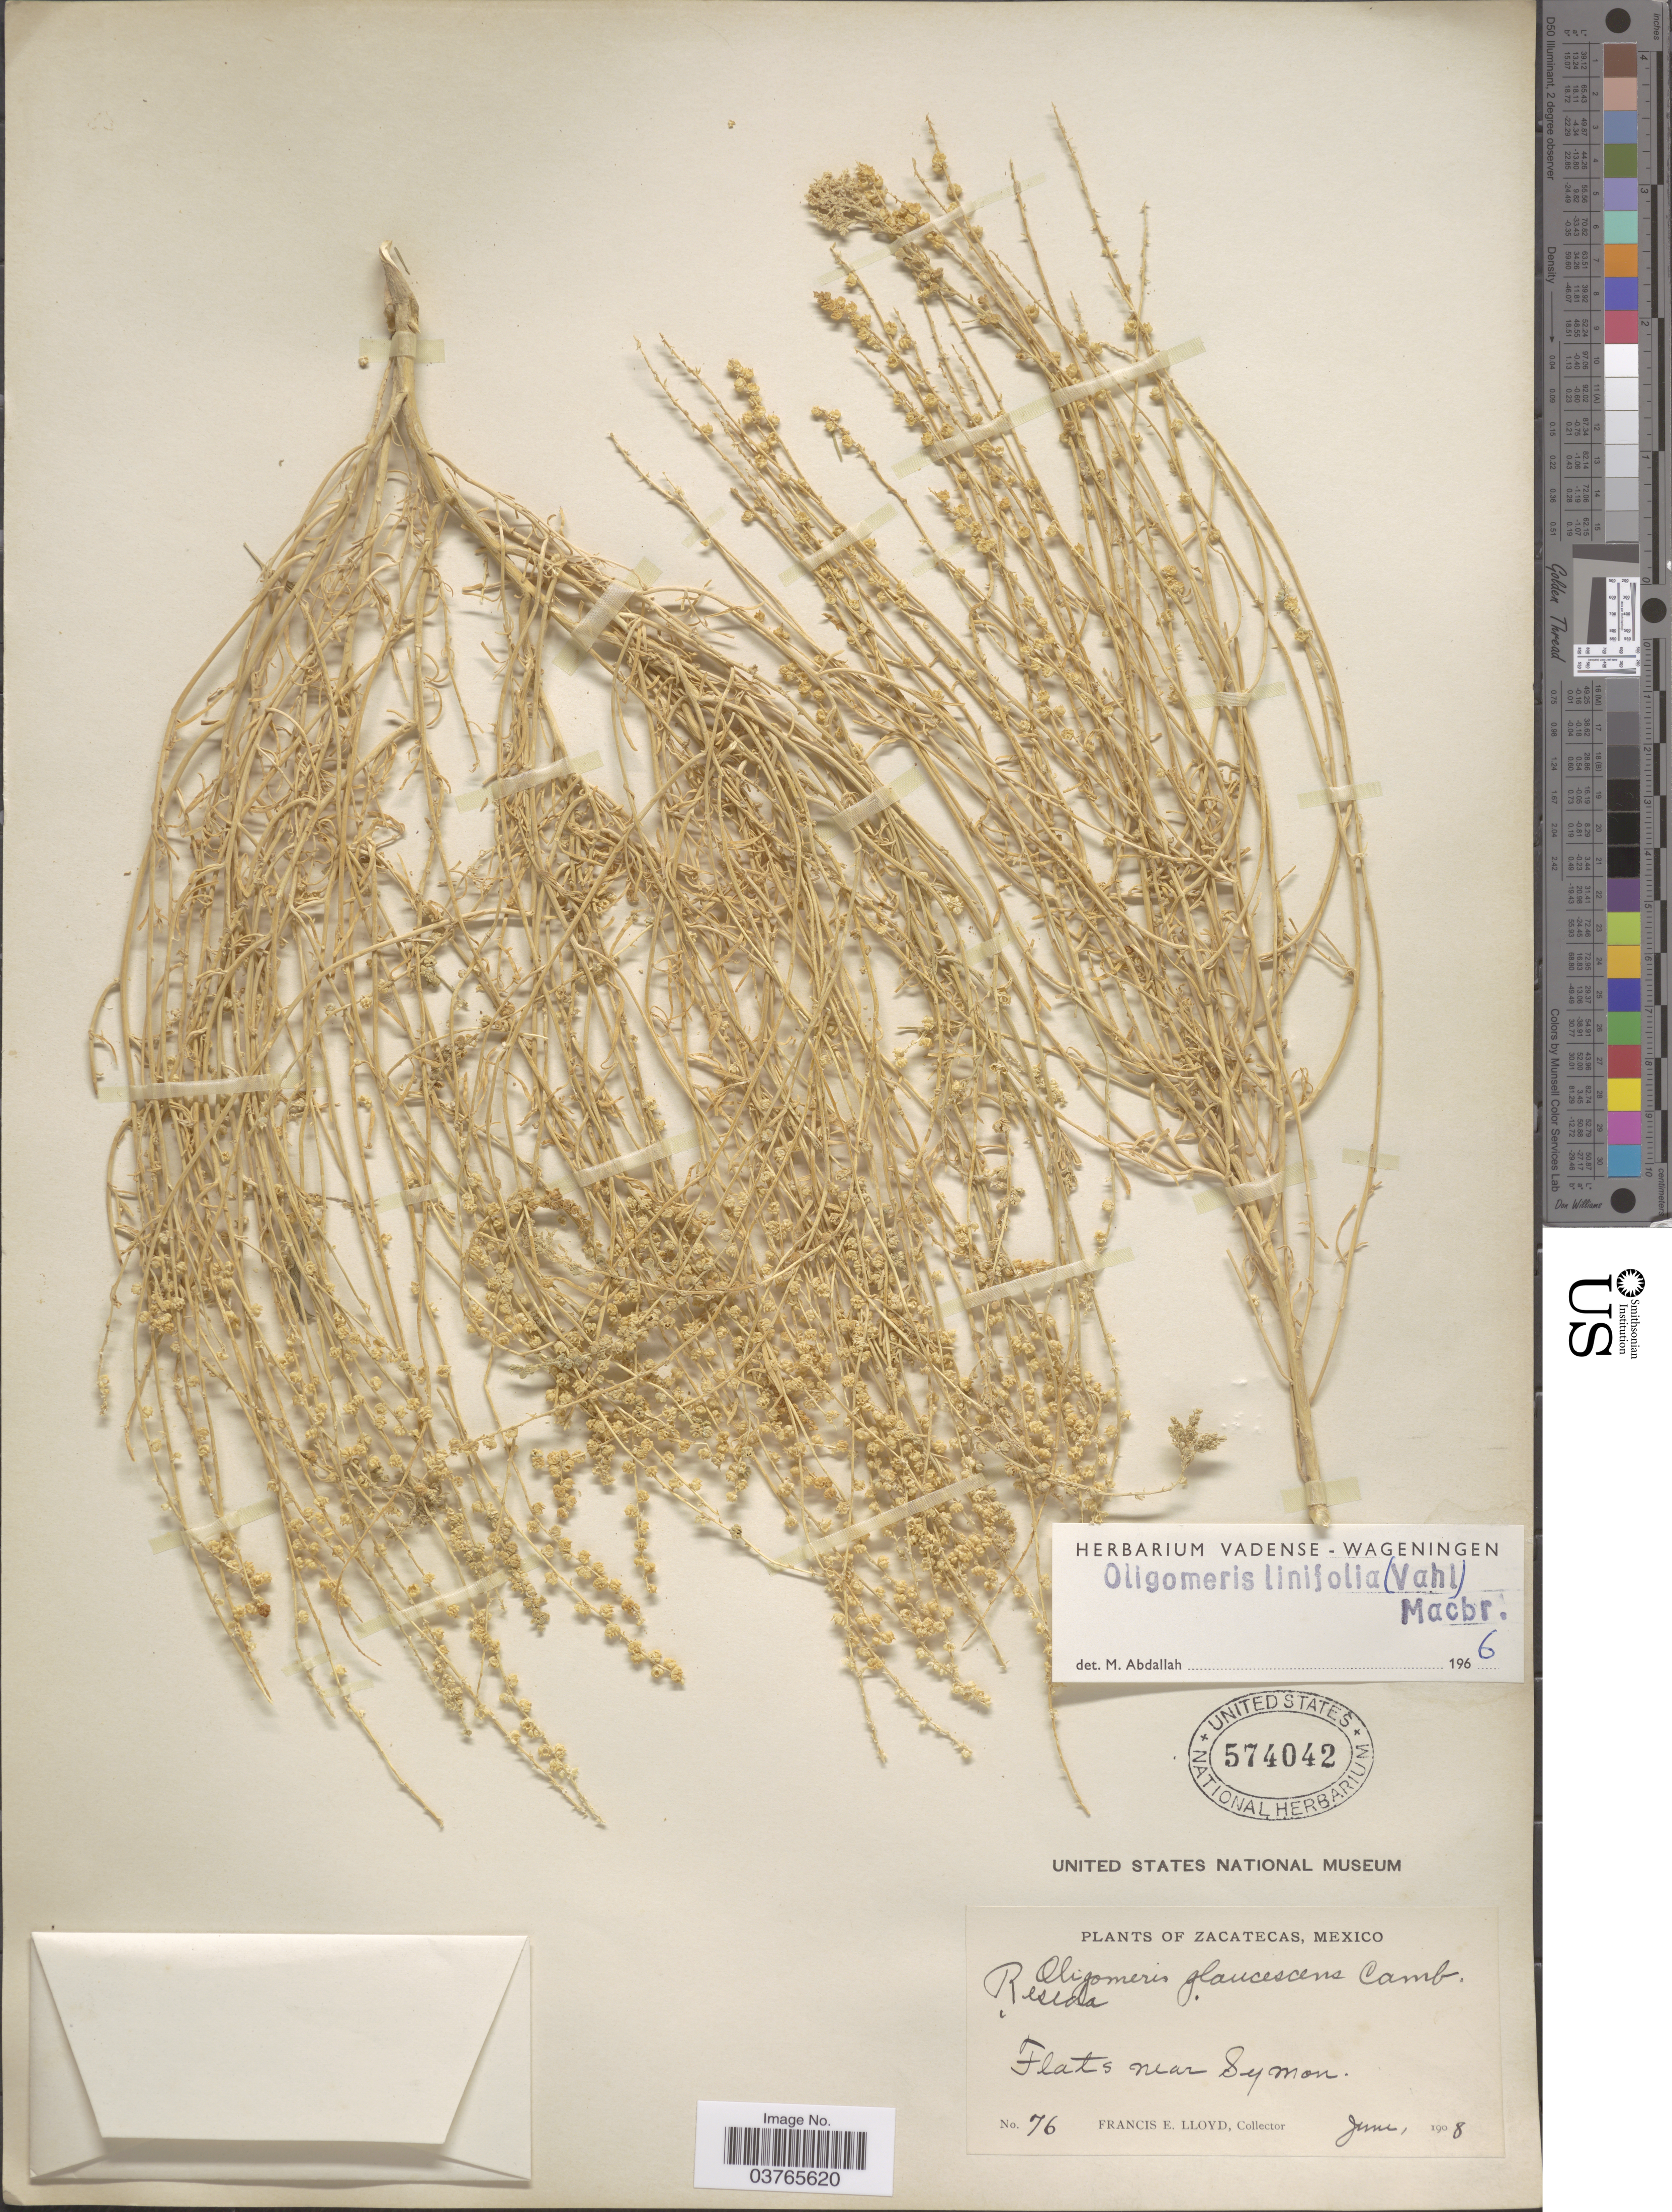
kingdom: Plantae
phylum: Tracheophyta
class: Magnoliopsida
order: Brassicales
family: Resedaceae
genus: Oligomeris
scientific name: Oligomeris linifolia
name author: (Vahl) J.F. Macbr.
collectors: Lloyd, C. E.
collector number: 76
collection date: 1908-06-01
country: Mexico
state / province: Zacatecas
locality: Flats near Symon.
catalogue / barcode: US 574042